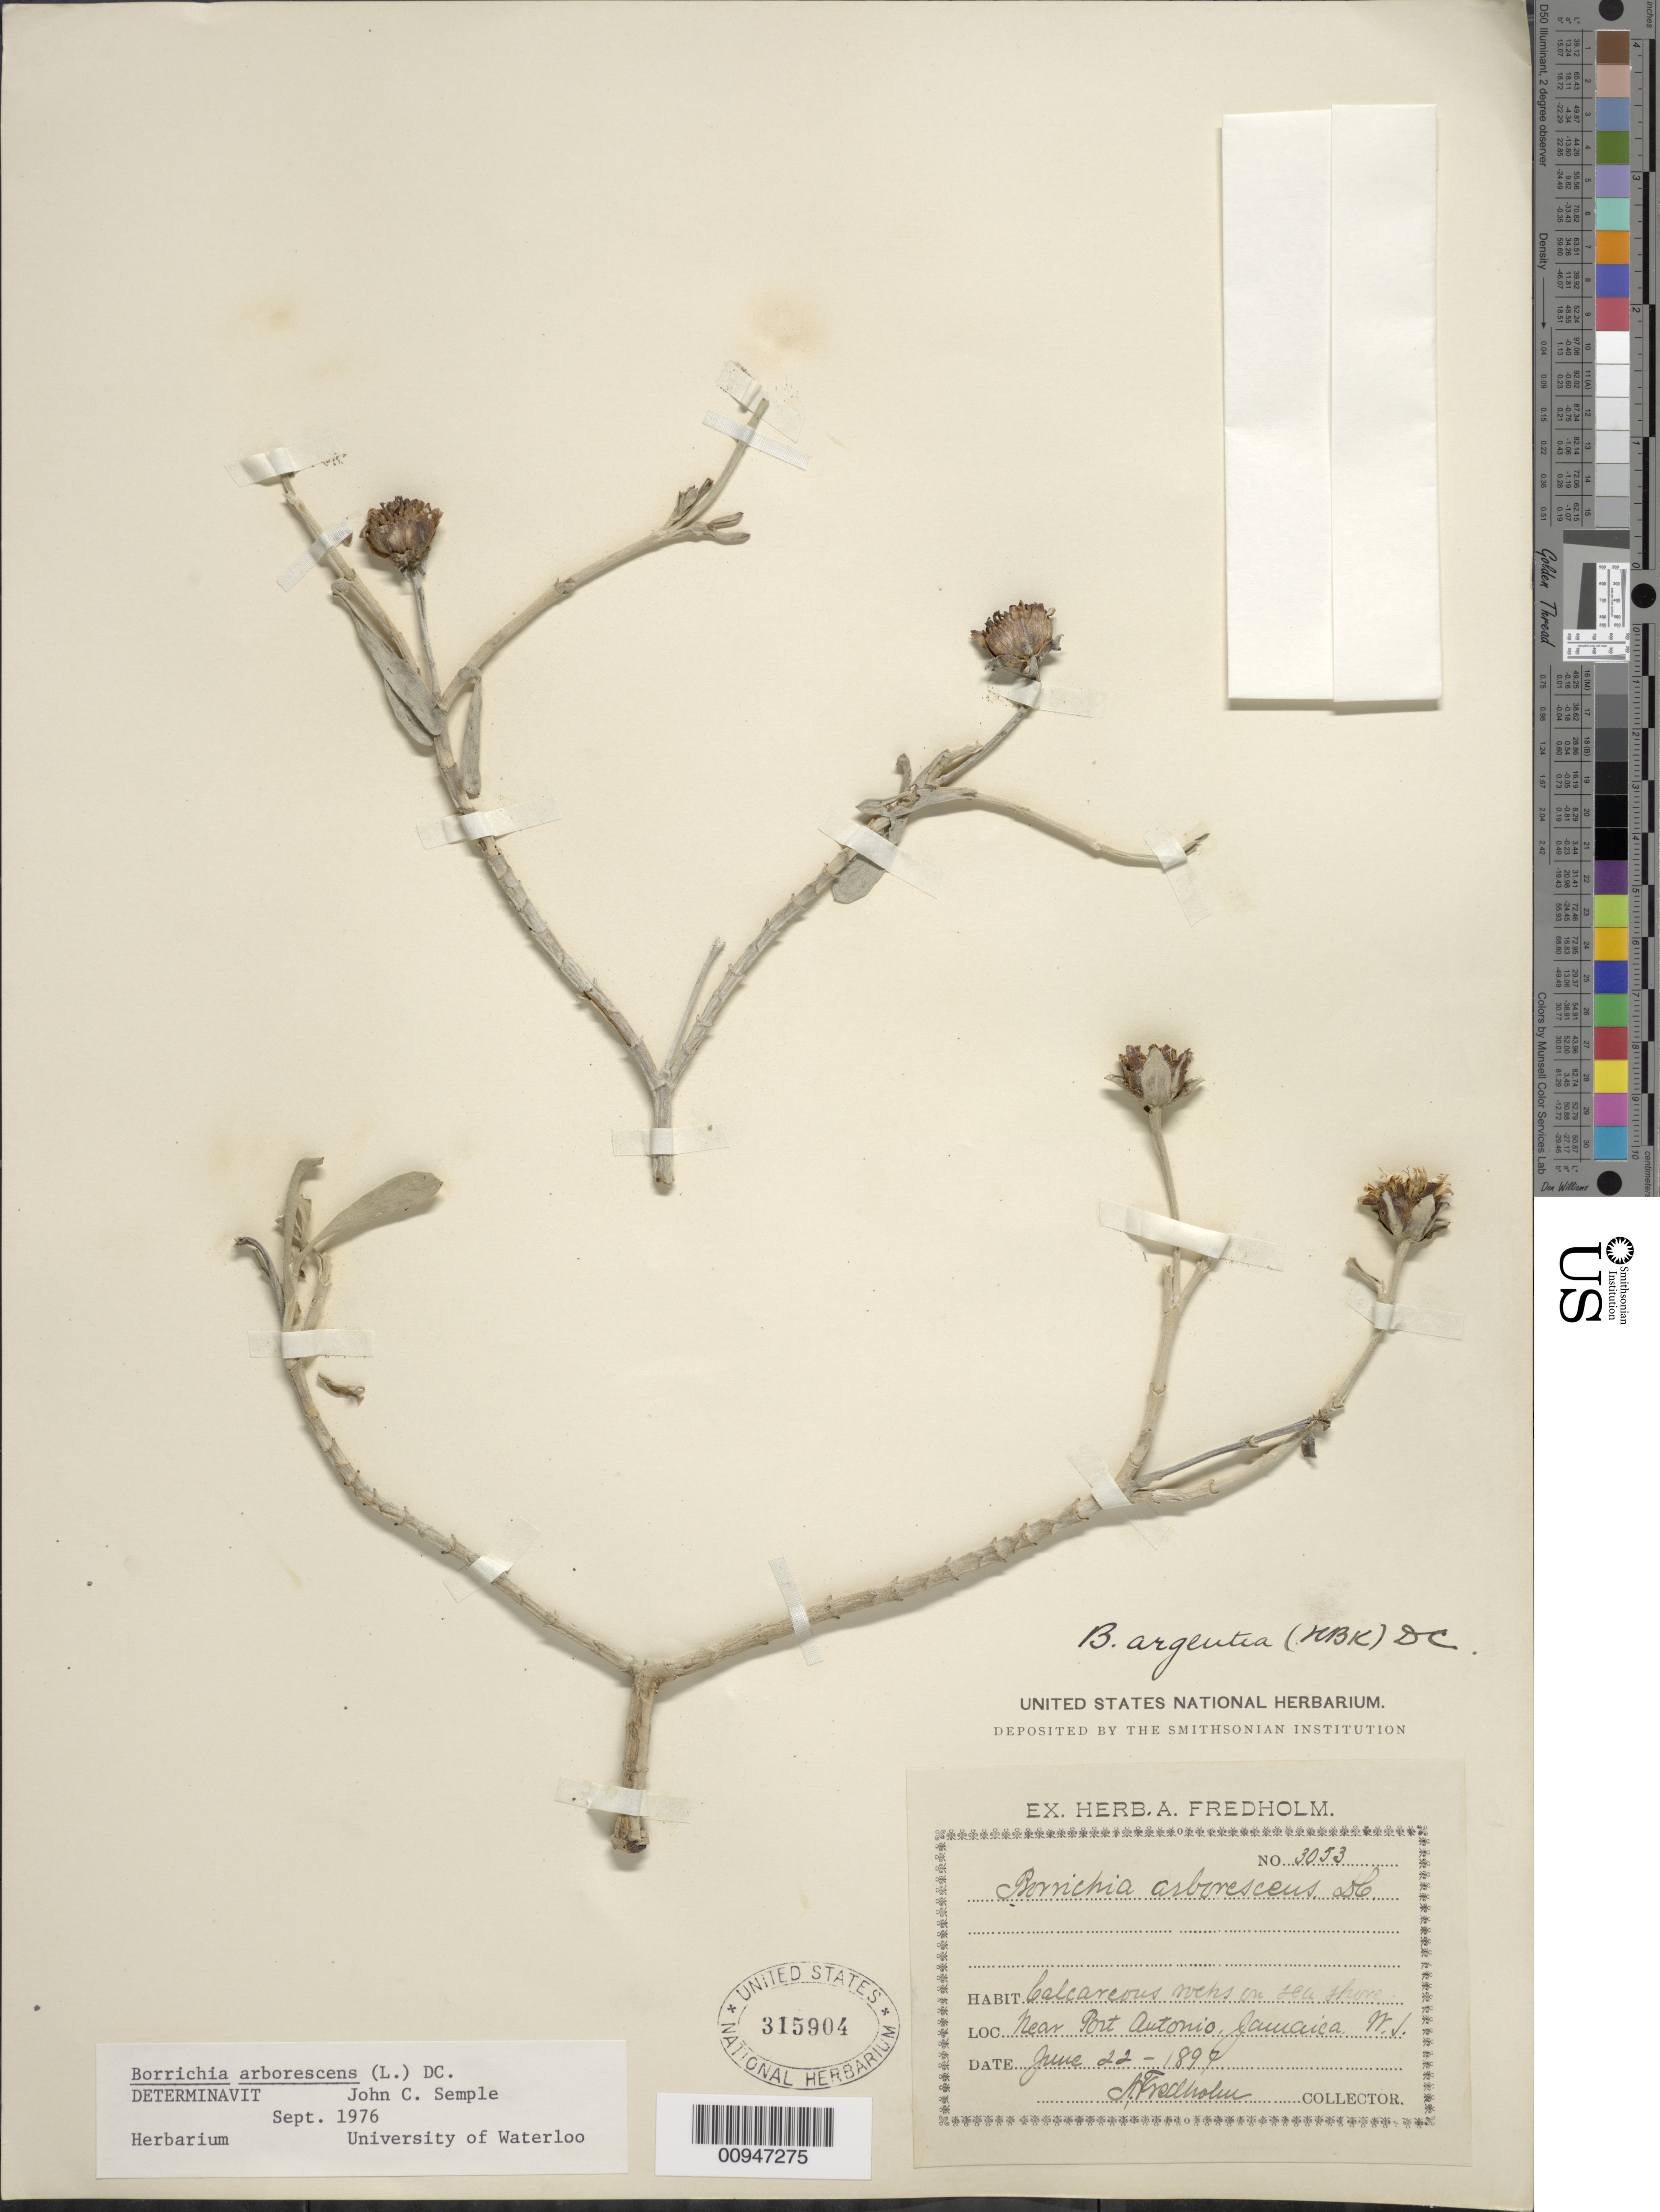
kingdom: Plantae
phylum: Tracheophyta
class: Magnoliopsida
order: Asterales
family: Asteraceae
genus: Borrichia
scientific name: Borrichia arborescens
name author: (L.) DC.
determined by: Semple, J. C.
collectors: A. Fredholm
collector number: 3053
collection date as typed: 22 Jun 1897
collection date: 1897-06-22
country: Jamaica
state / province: Portland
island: Jamaica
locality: Near Port Antonio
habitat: Calcareous rocks on sea shore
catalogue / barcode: US 315904